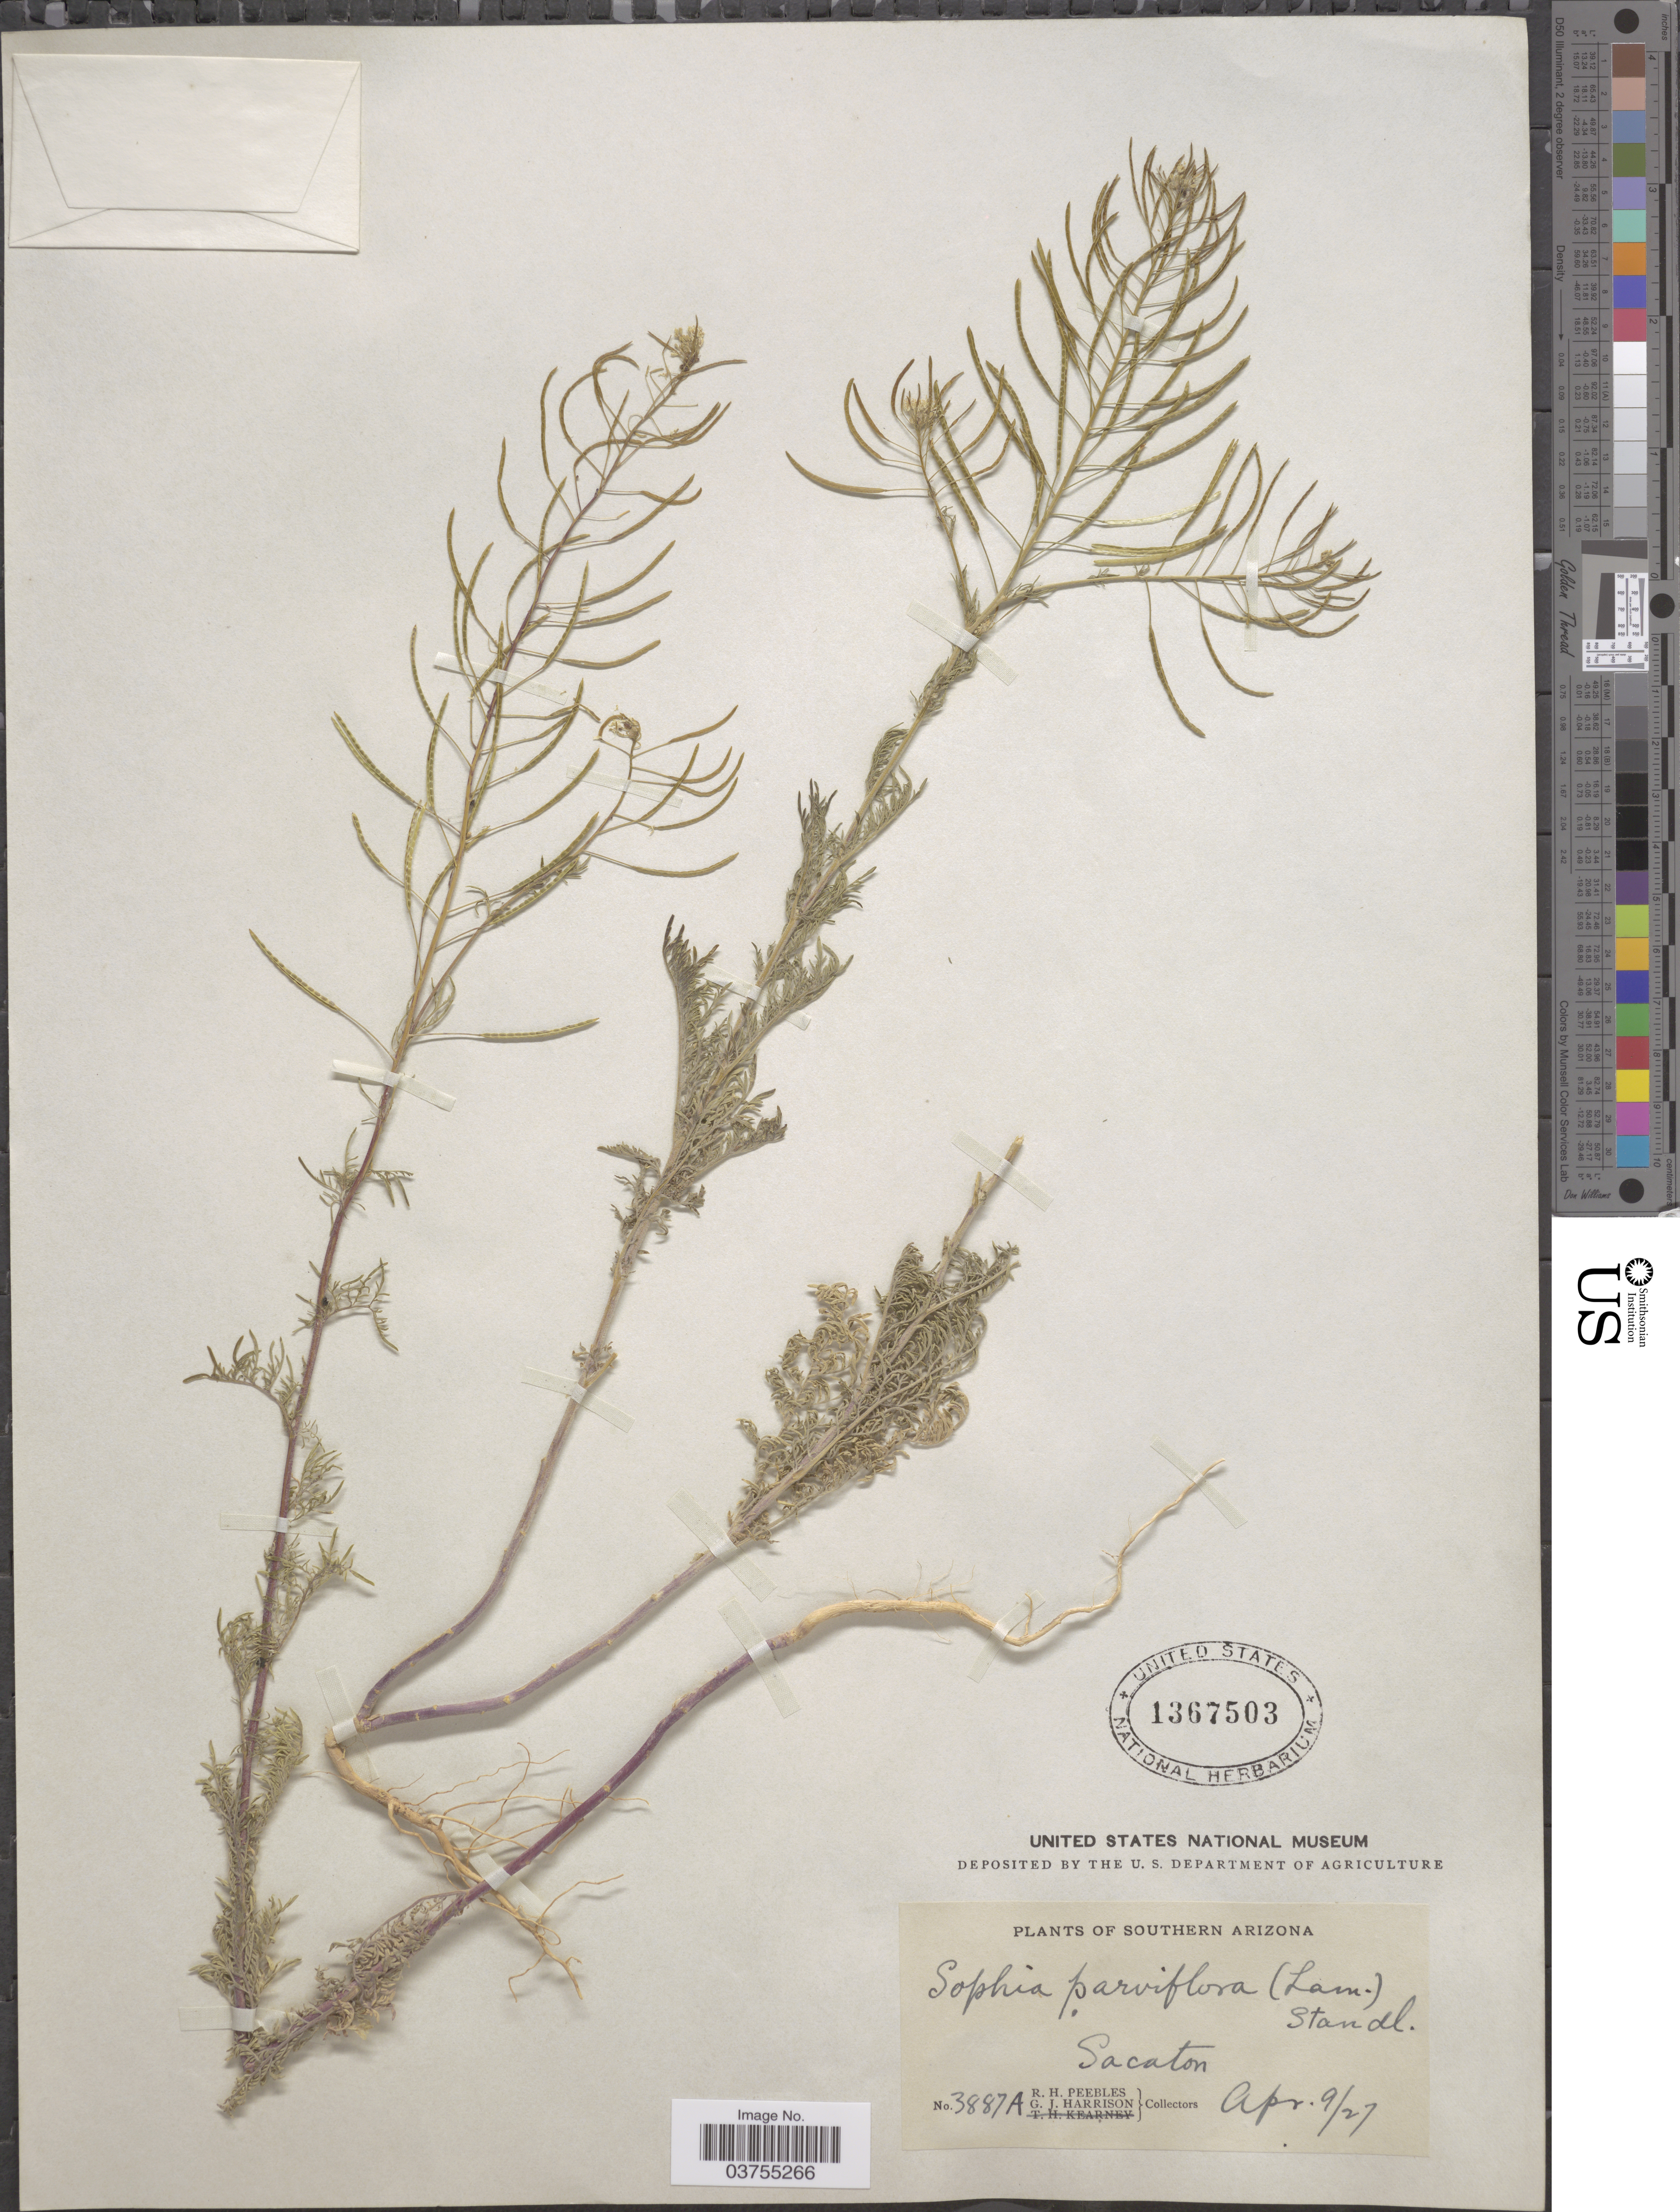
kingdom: Plantae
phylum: Tracheophyta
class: Magnoliopsida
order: Brassicales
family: Brassicaceae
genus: Descurainia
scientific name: Descurainia sophia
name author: (L.) Webb ex Prantl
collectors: R. H. Peebles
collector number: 3887A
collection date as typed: Transcribed d/m/y: 9/4/27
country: United States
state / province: Arizona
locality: Southern Arizona. Sacaton.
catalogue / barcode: US 1367503